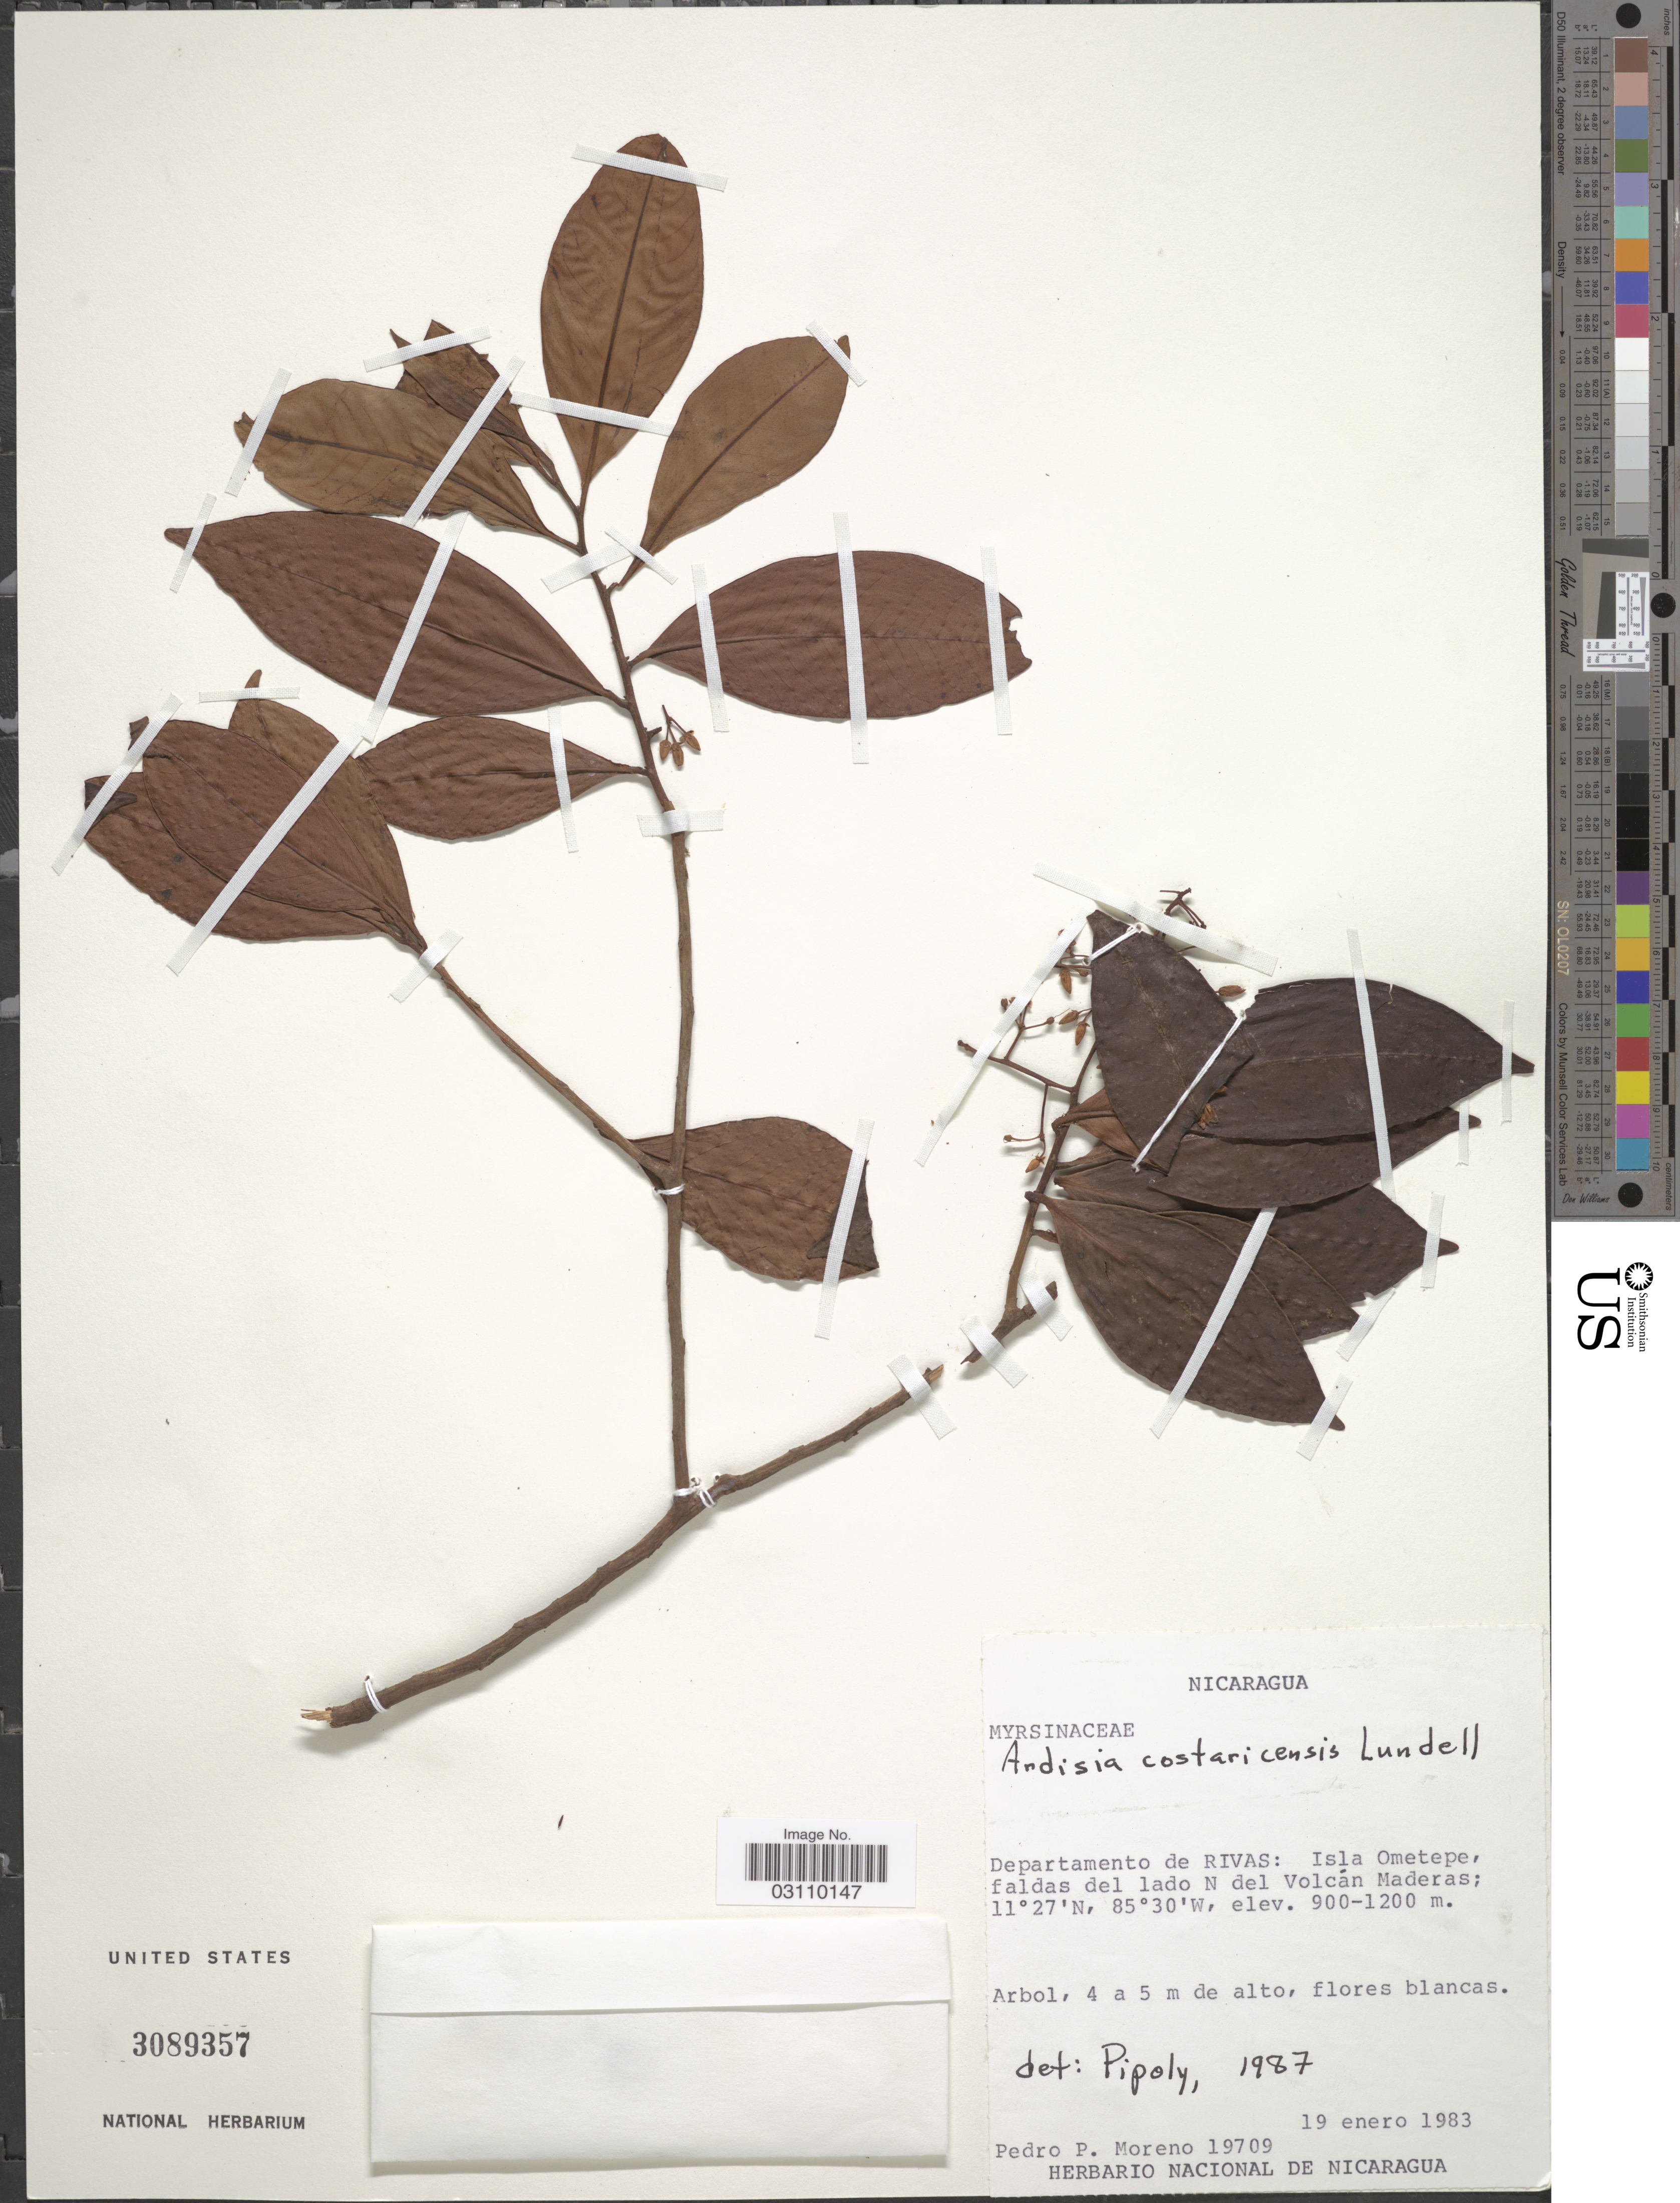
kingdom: Plantae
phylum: Tracheophyta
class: Magnoliopsida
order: Ericales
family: Primulaceae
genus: Ardisia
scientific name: Ardisia costaricensis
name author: Lundell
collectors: P. Moreno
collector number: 19709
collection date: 1983-01-19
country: Nicaragua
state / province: Rivas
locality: Departamento de Rivas: Isla Ometepe, faldas del lado N del Volcán Maderas.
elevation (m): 900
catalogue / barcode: US 3089357